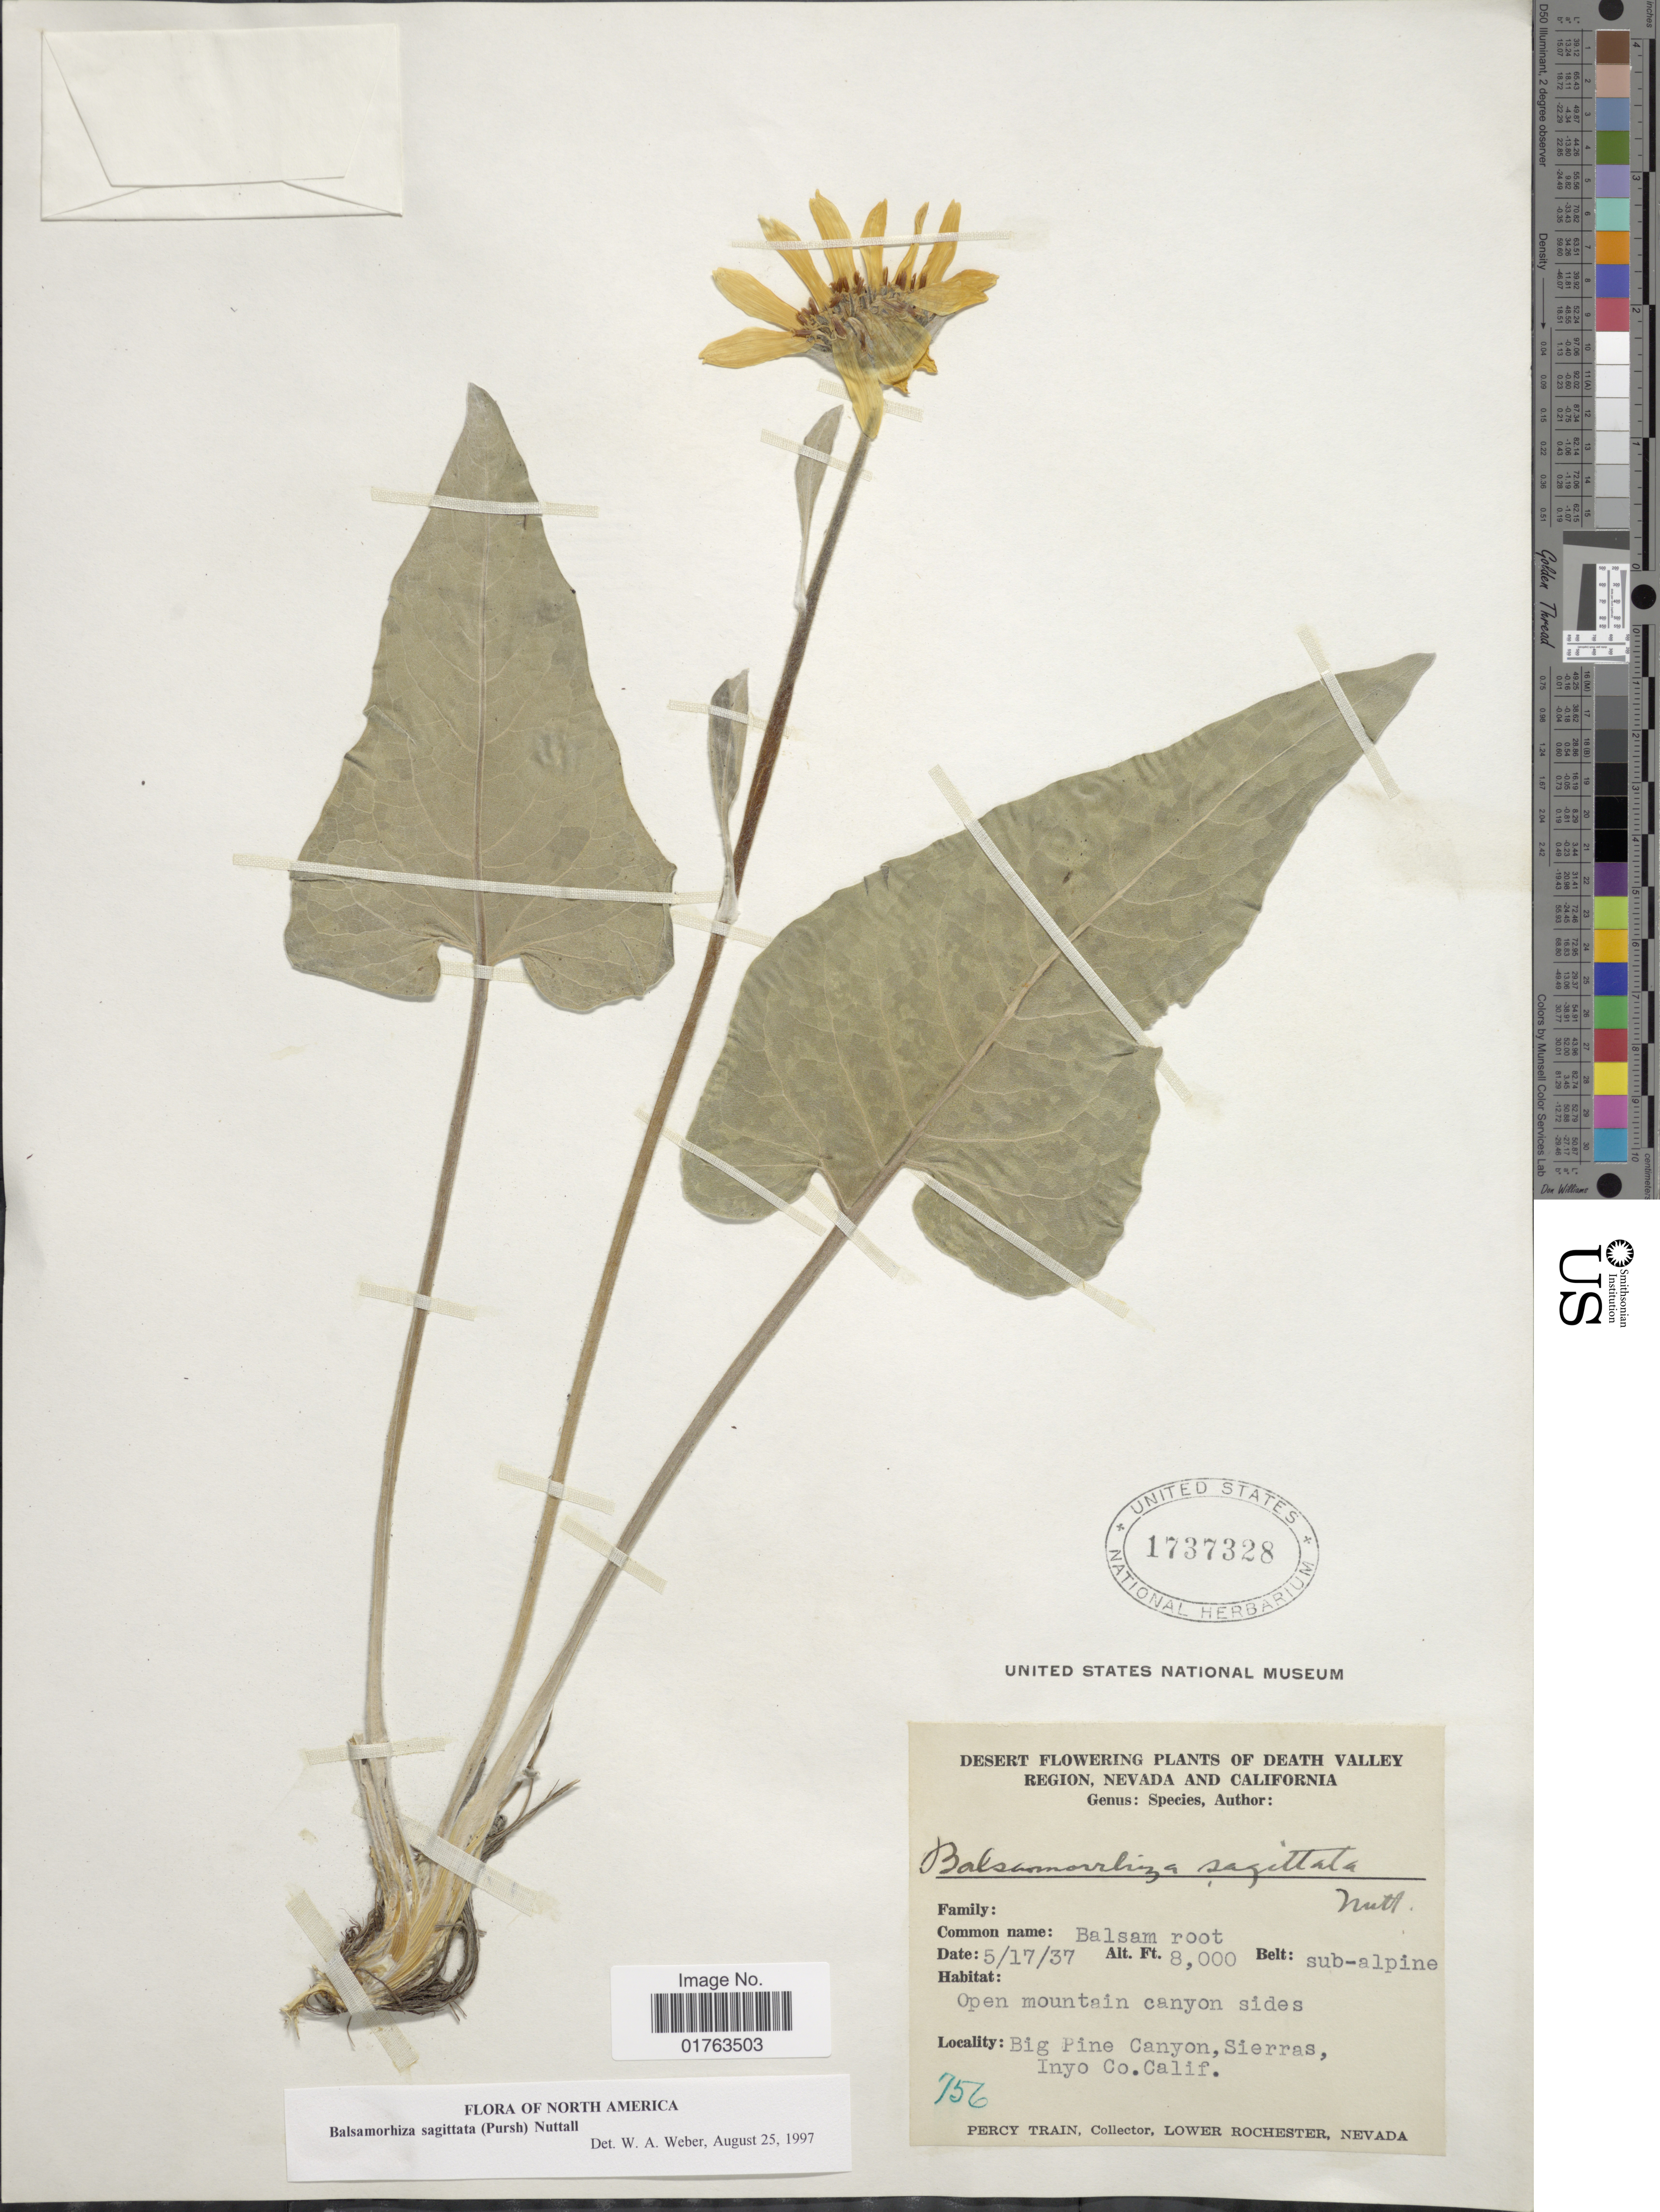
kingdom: Plantae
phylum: Tracheophyta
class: Magnoliopsida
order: Asterales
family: Asteraceae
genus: Balsamorhiza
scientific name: Balsamorhiza sagittata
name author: (Pursh) Nutt.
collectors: P. Train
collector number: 756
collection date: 1937-05-17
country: United States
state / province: California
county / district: Inyo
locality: Death Valley Region, Big Pine Canyon, Sierras, Inyo Co.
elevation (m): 2438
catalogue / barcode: US 1737328